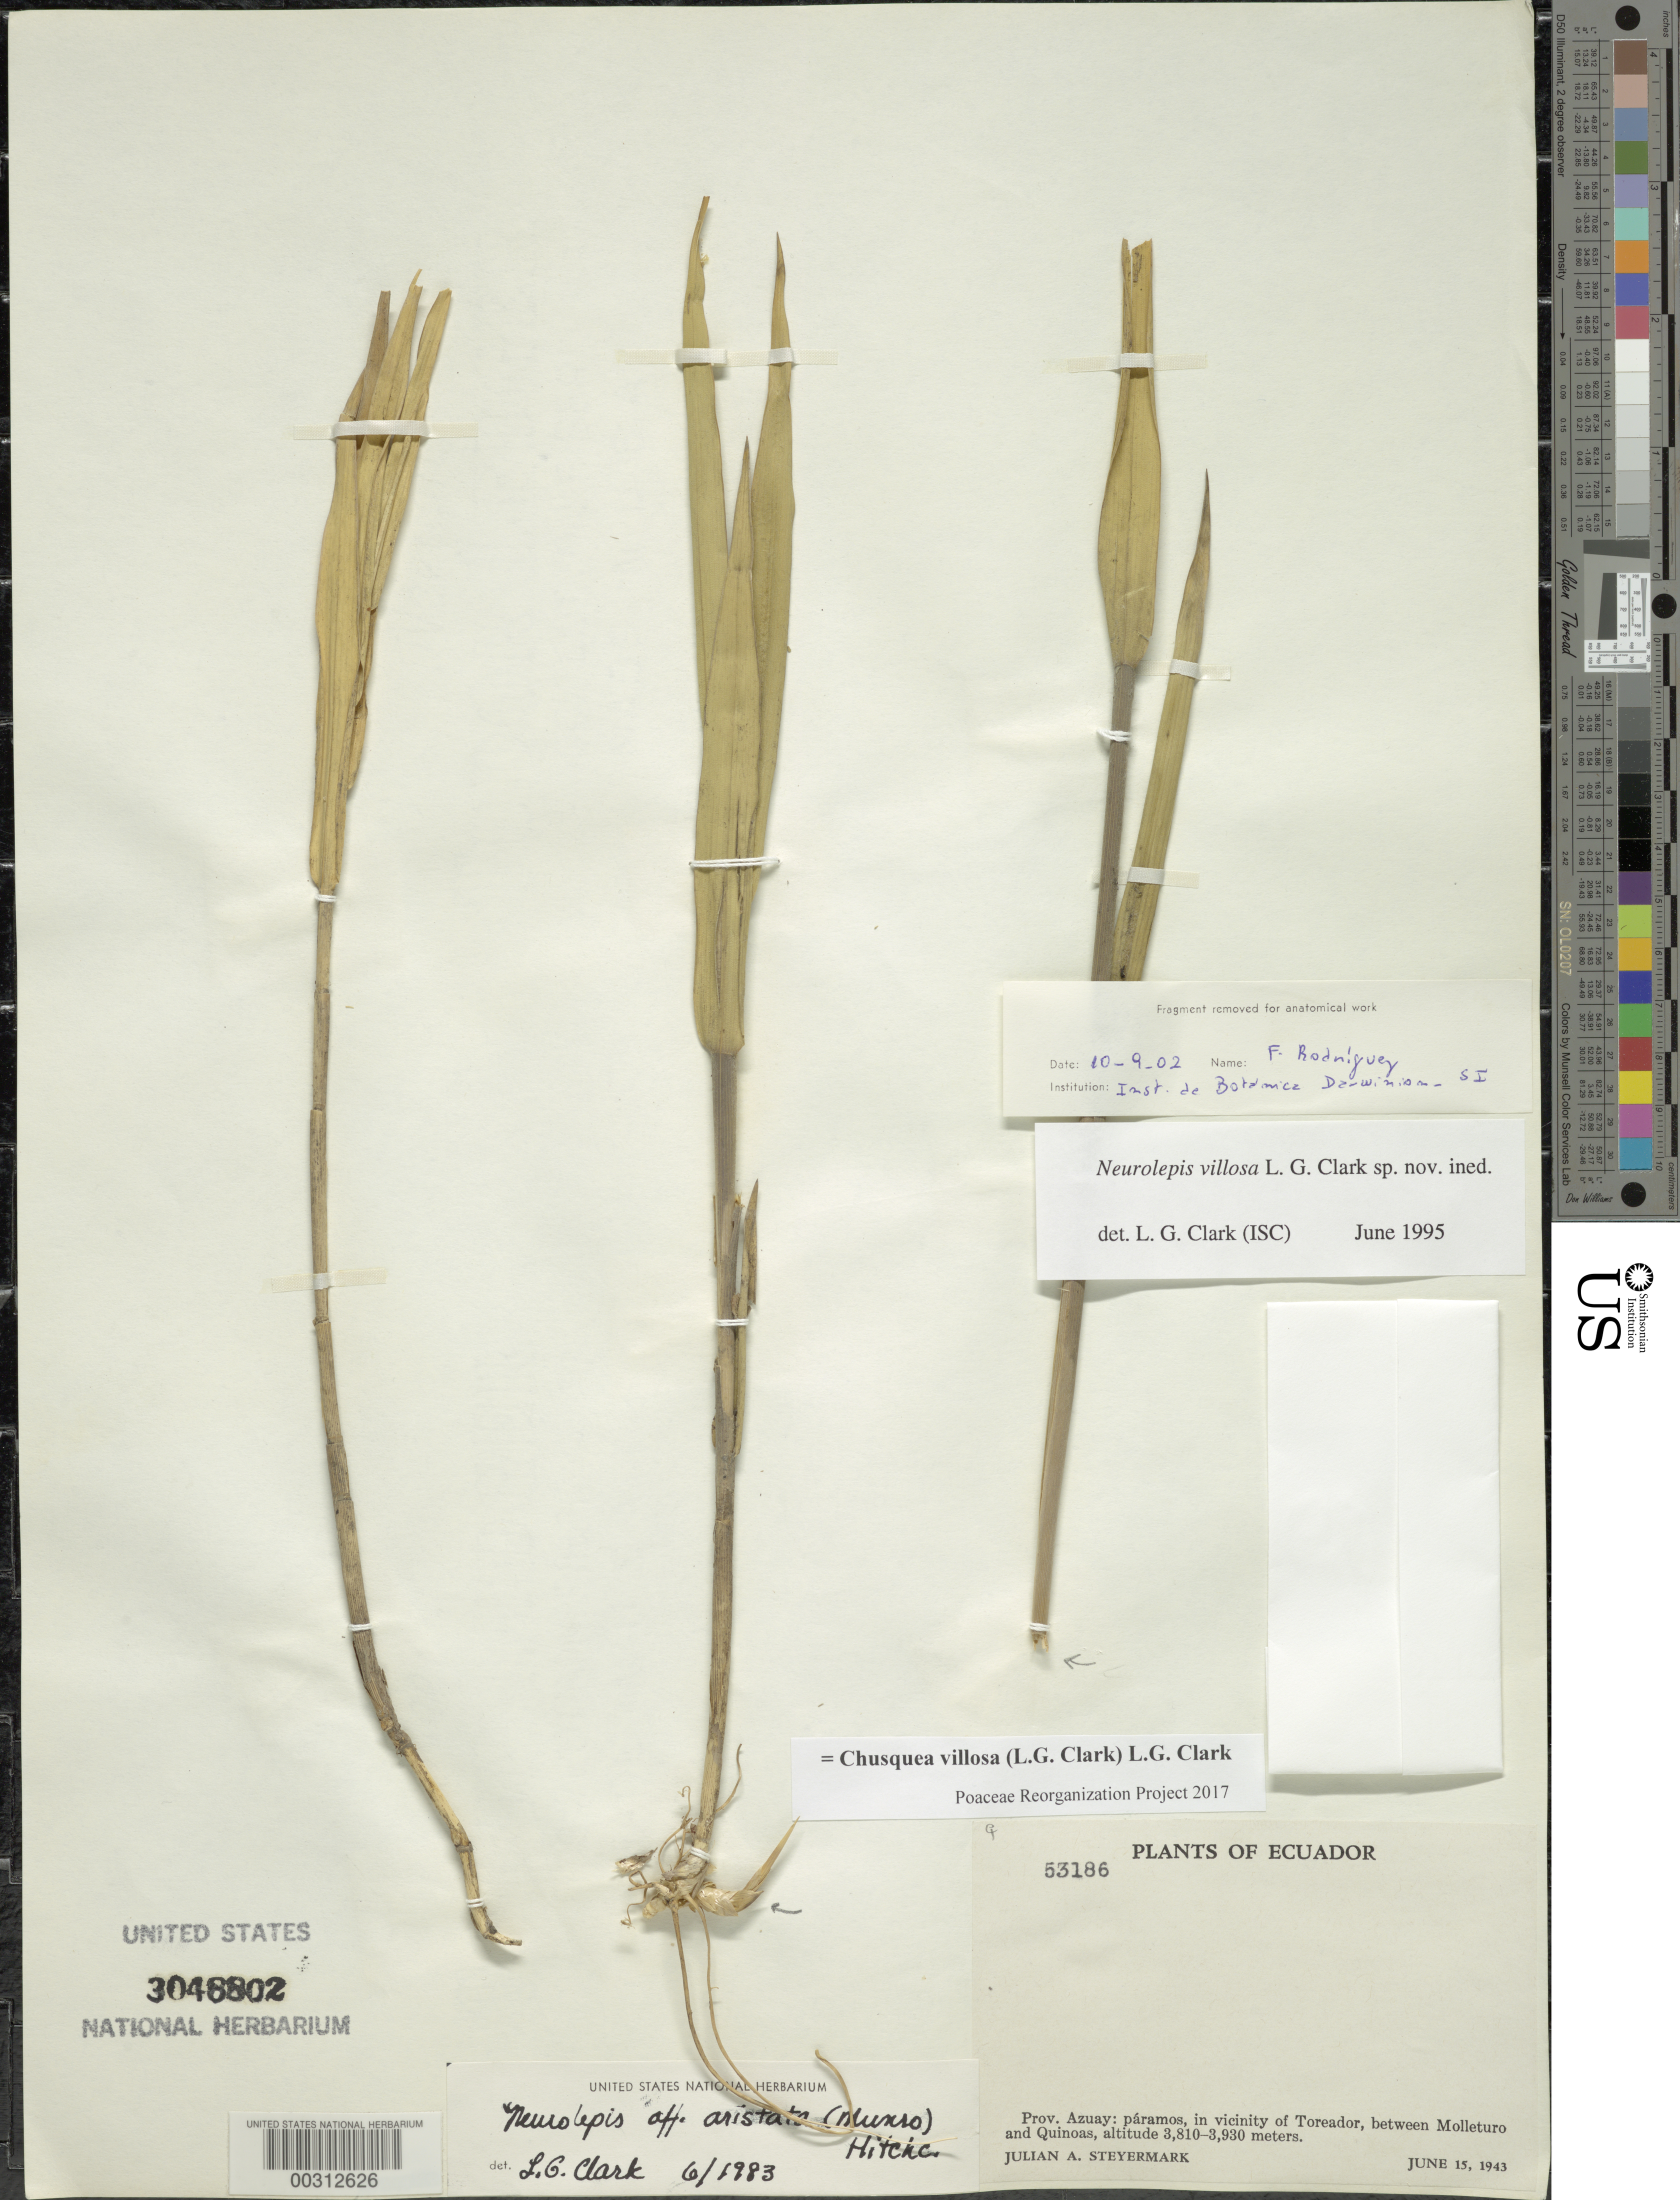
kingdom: Plantae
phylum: Tracheophyta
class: Liliopsida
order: Poales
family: Poaceae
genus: Chusquea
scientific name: Chusquea villosa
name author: (L.G. Clark) L.G. Clark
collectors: J. Steyermark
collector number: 53186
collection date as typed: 15 Jun 1943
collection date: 1943-06-15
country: Ecuador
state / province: Azuay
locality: Toreador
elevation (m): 3810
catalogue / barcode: US 3048802